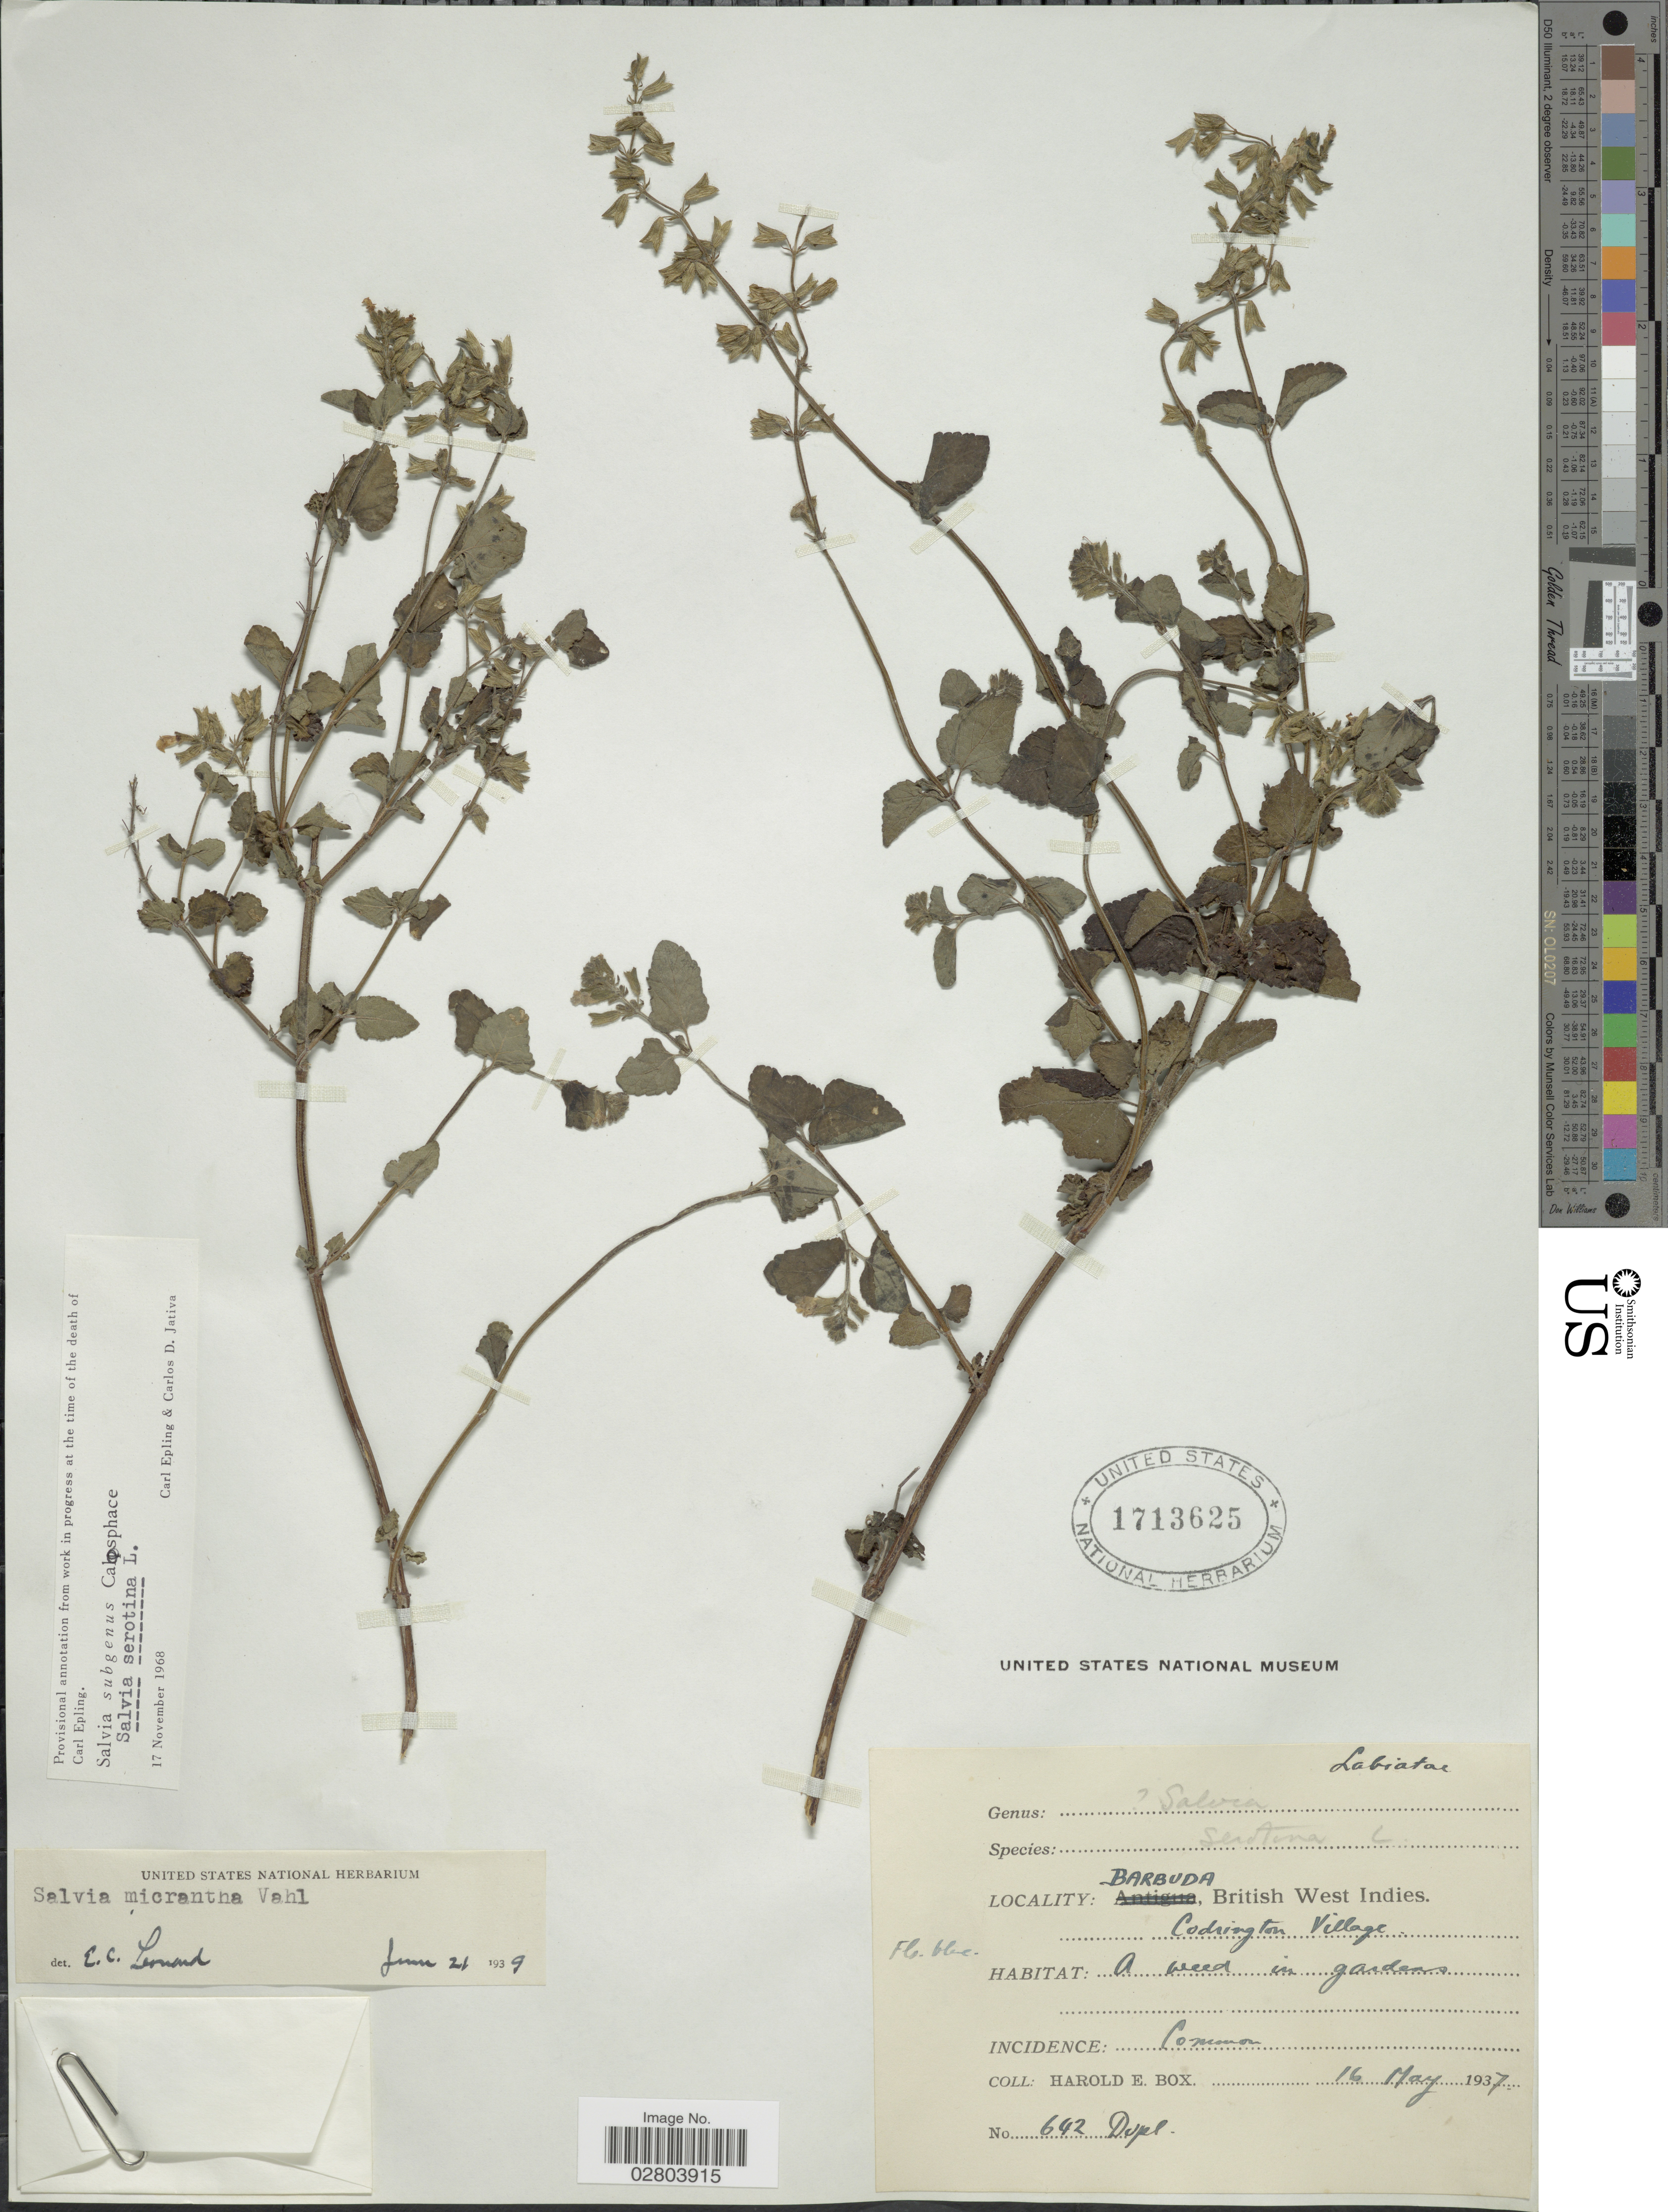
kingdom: Plantae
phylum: Tracheophyta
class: Magnoliopsida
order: Lamiales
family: Lamiaceae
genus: Salvia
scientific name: Salvia serotina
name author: L.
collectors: H. E. Box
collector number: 642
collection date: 1937-05-16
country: Antigua and Barbuda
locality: Barbuda, British West Indies, Codrington Village.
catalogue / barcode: US 1713625